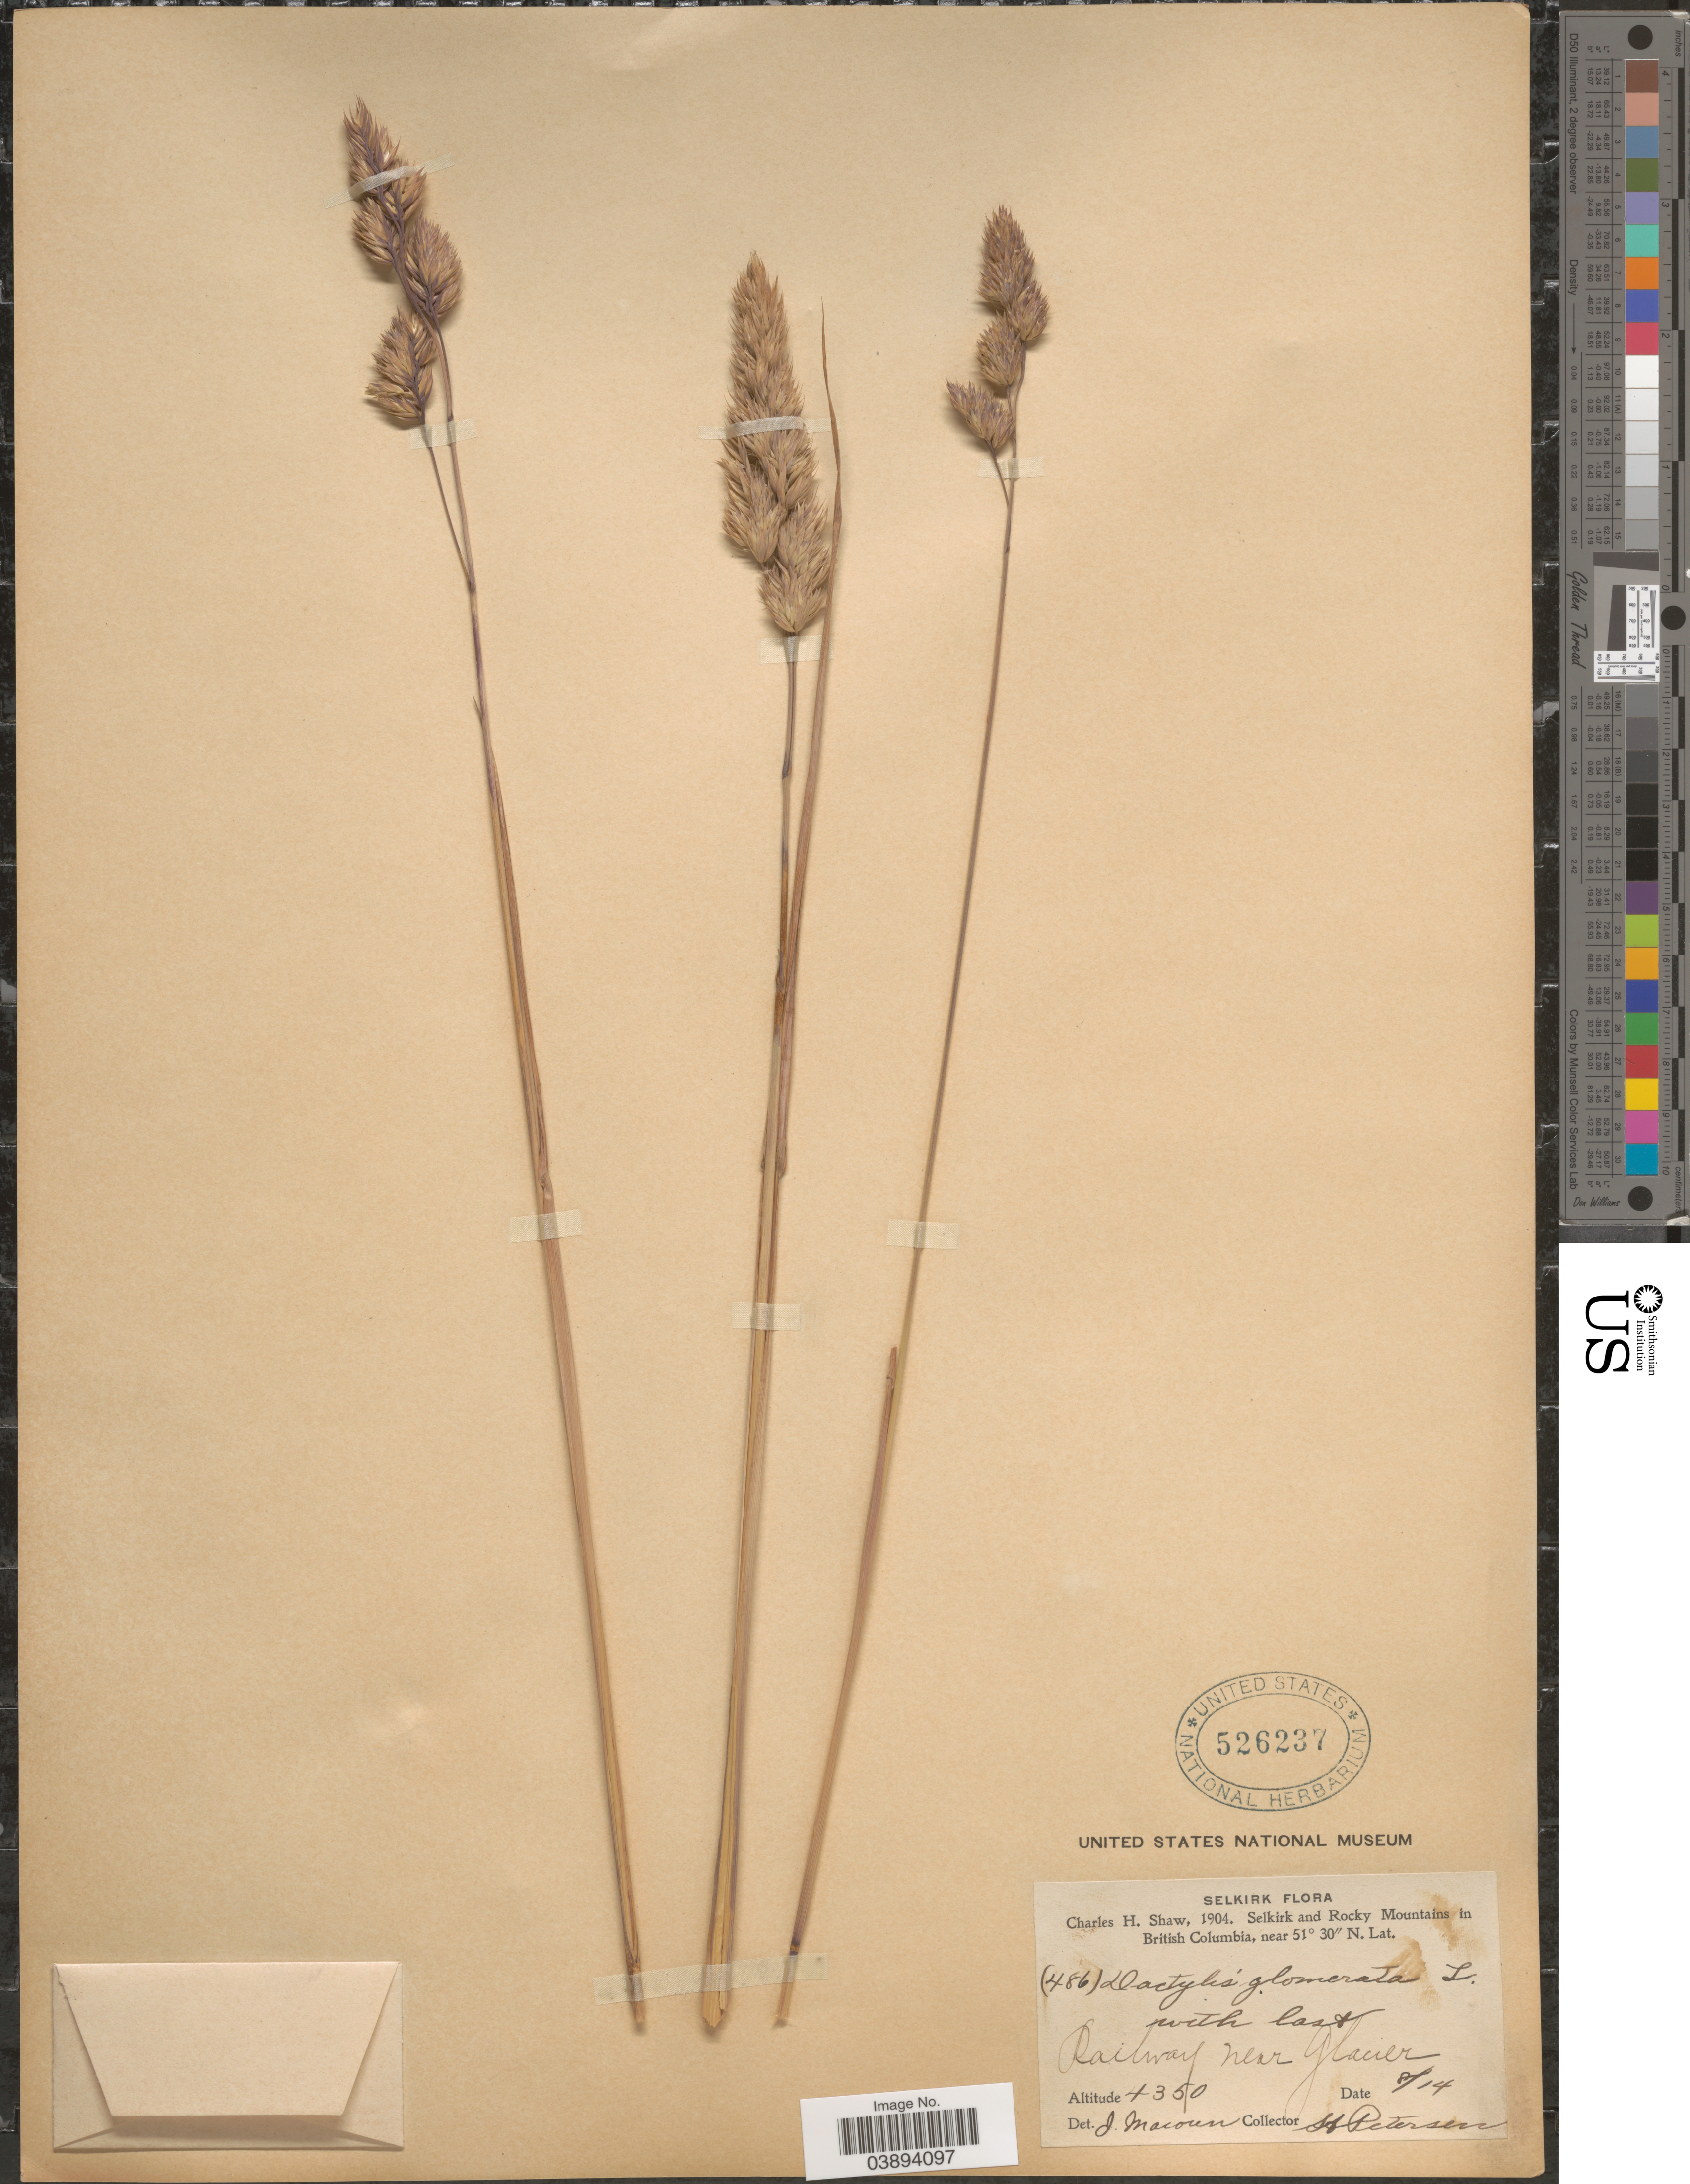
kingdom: Plantae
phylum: Tracheophyta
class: Liliopsida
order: Poales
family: Poaceae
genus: Dactylis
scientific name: Dactylis glomerata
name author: L.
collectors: H. Petersen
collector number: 486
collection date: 1904-08-14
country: Canada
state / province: British Columbia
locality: Selkirk. Selkirk and Rocky Mountains in British Columbia. Railway near Glacier.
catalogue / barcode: US 526237